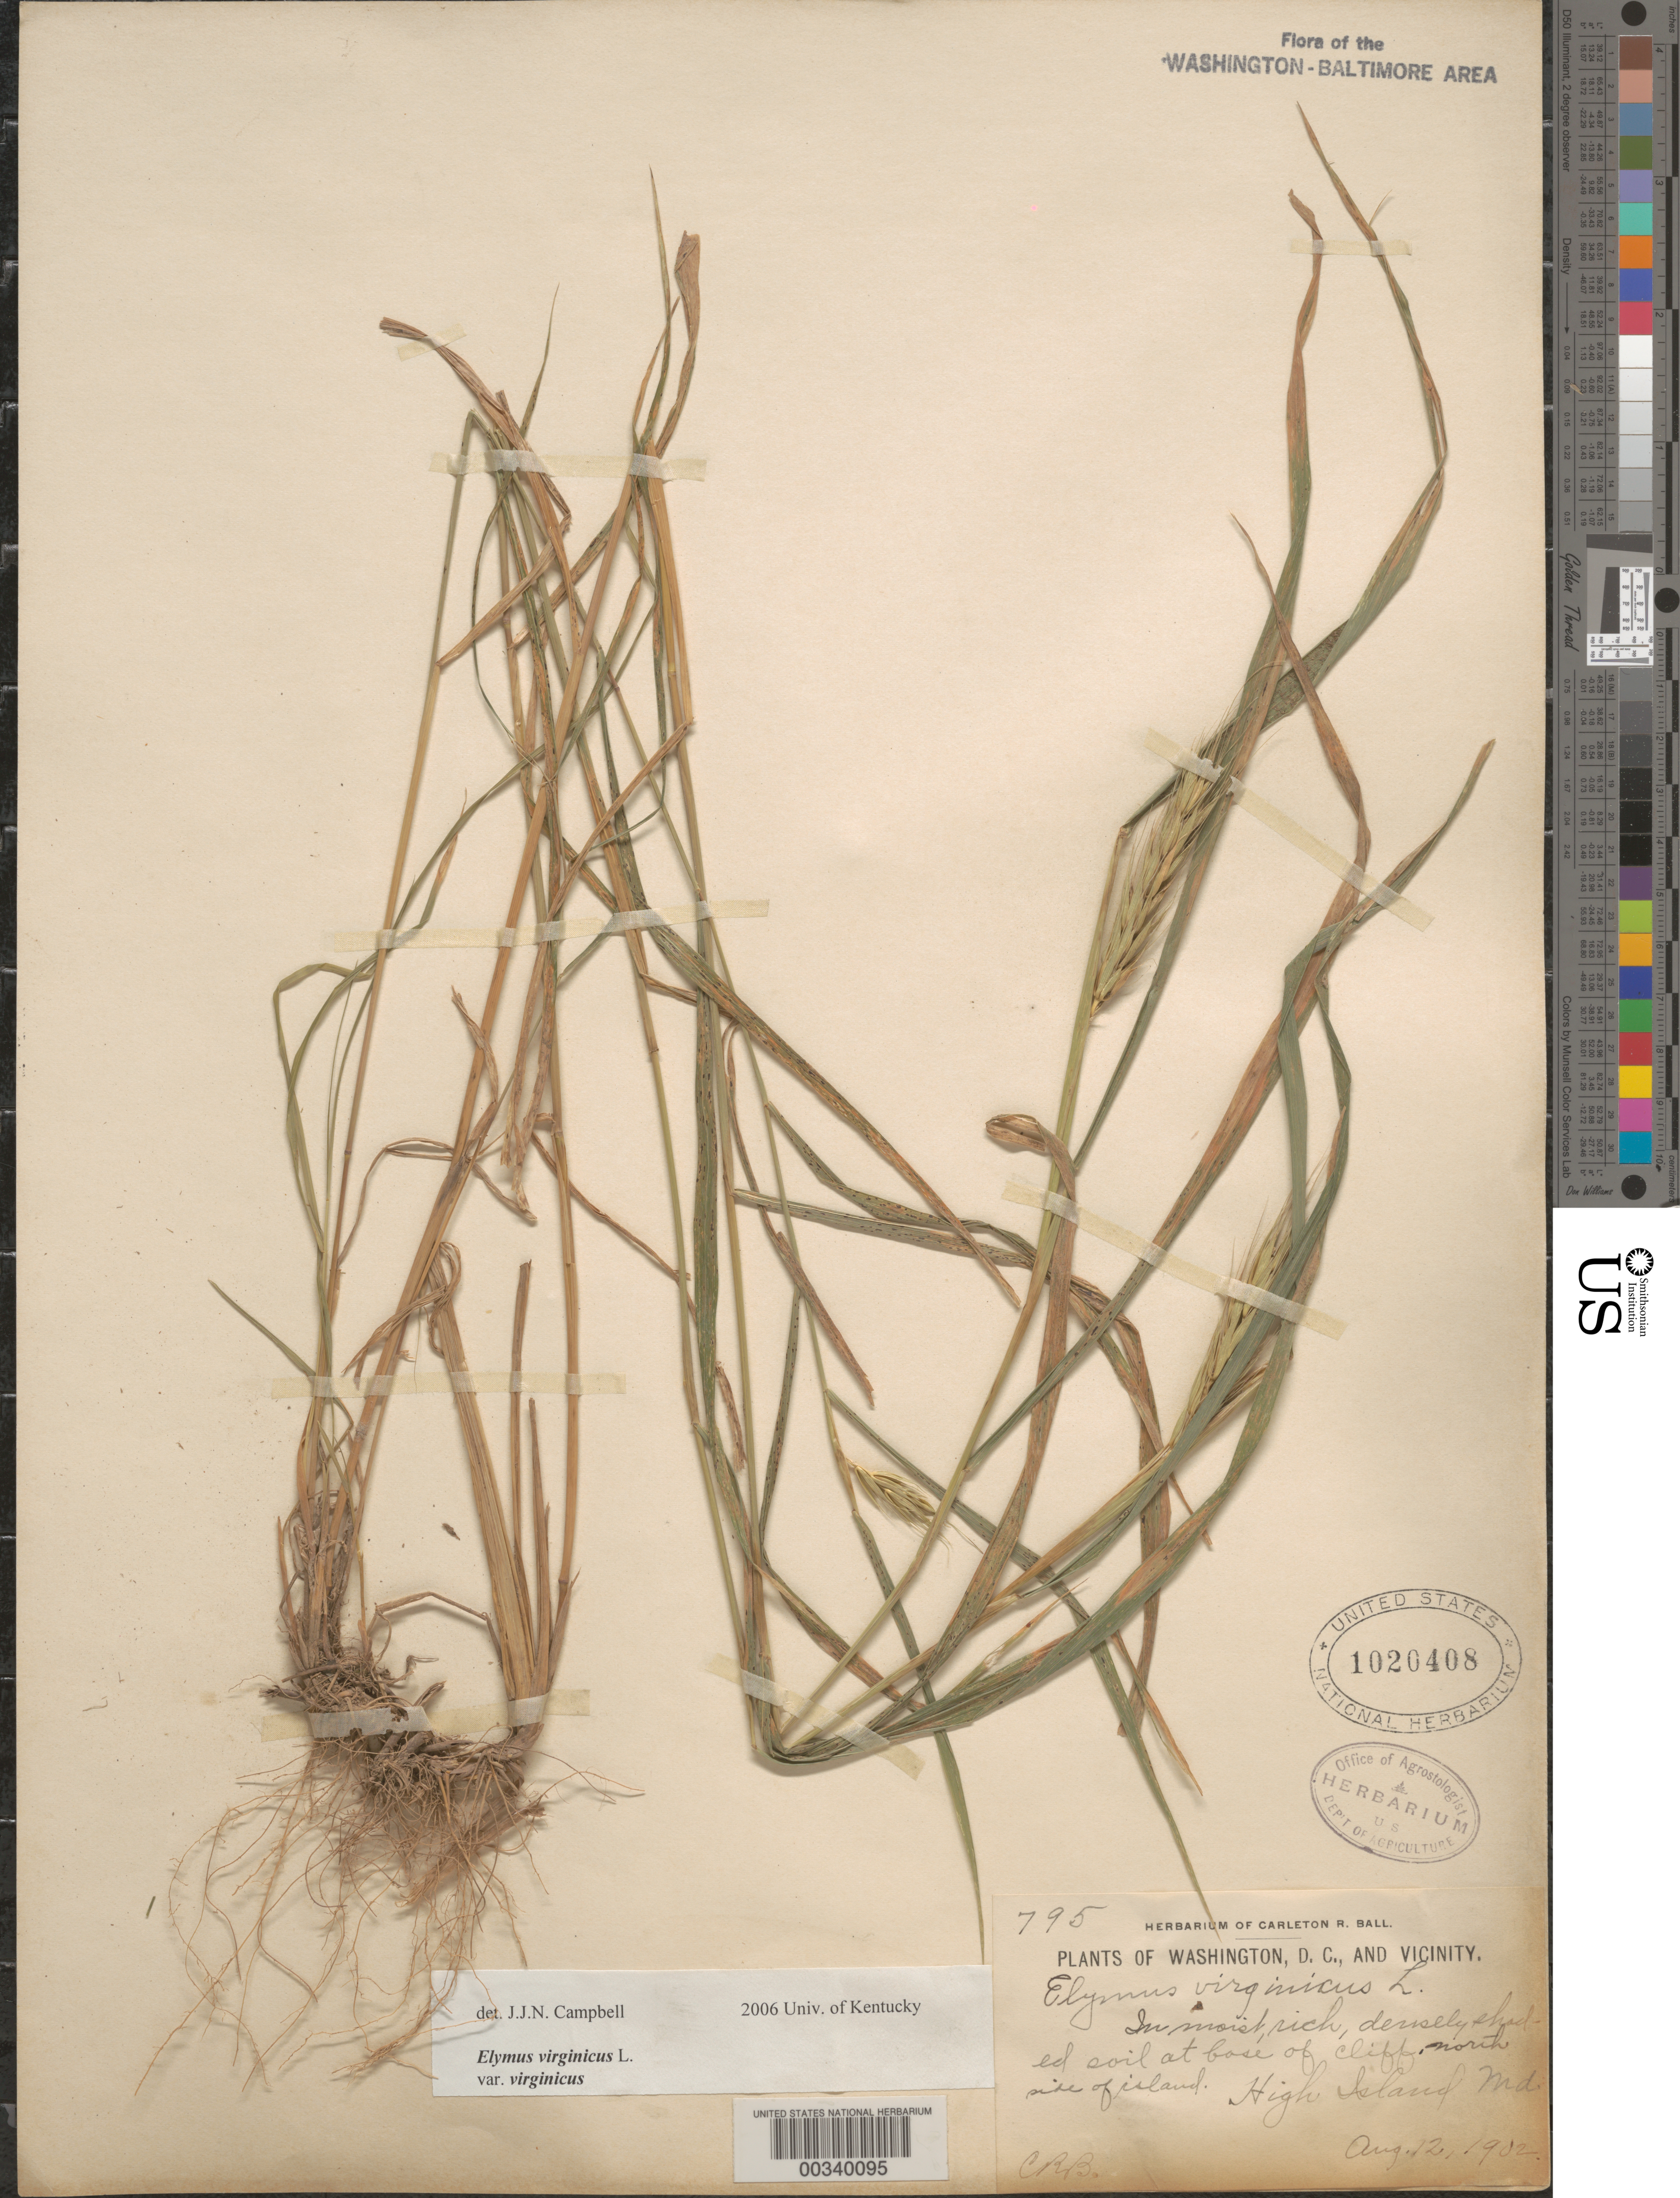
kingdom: Plantae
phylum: Tracheophyta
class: Liliopsida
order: Poales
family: Poaceae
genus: Elymus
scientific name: Elymus virginicus var. virginicus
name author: L.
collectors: C. R. Ball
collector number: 795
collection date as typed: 12 Aug 1902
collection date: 1902-08-12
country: United States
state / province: Maryland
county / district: Montgomery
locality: High Island C. & O. Canal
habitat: In moist rich densely shadowed soil at base of cliff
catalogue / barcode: US 1020408